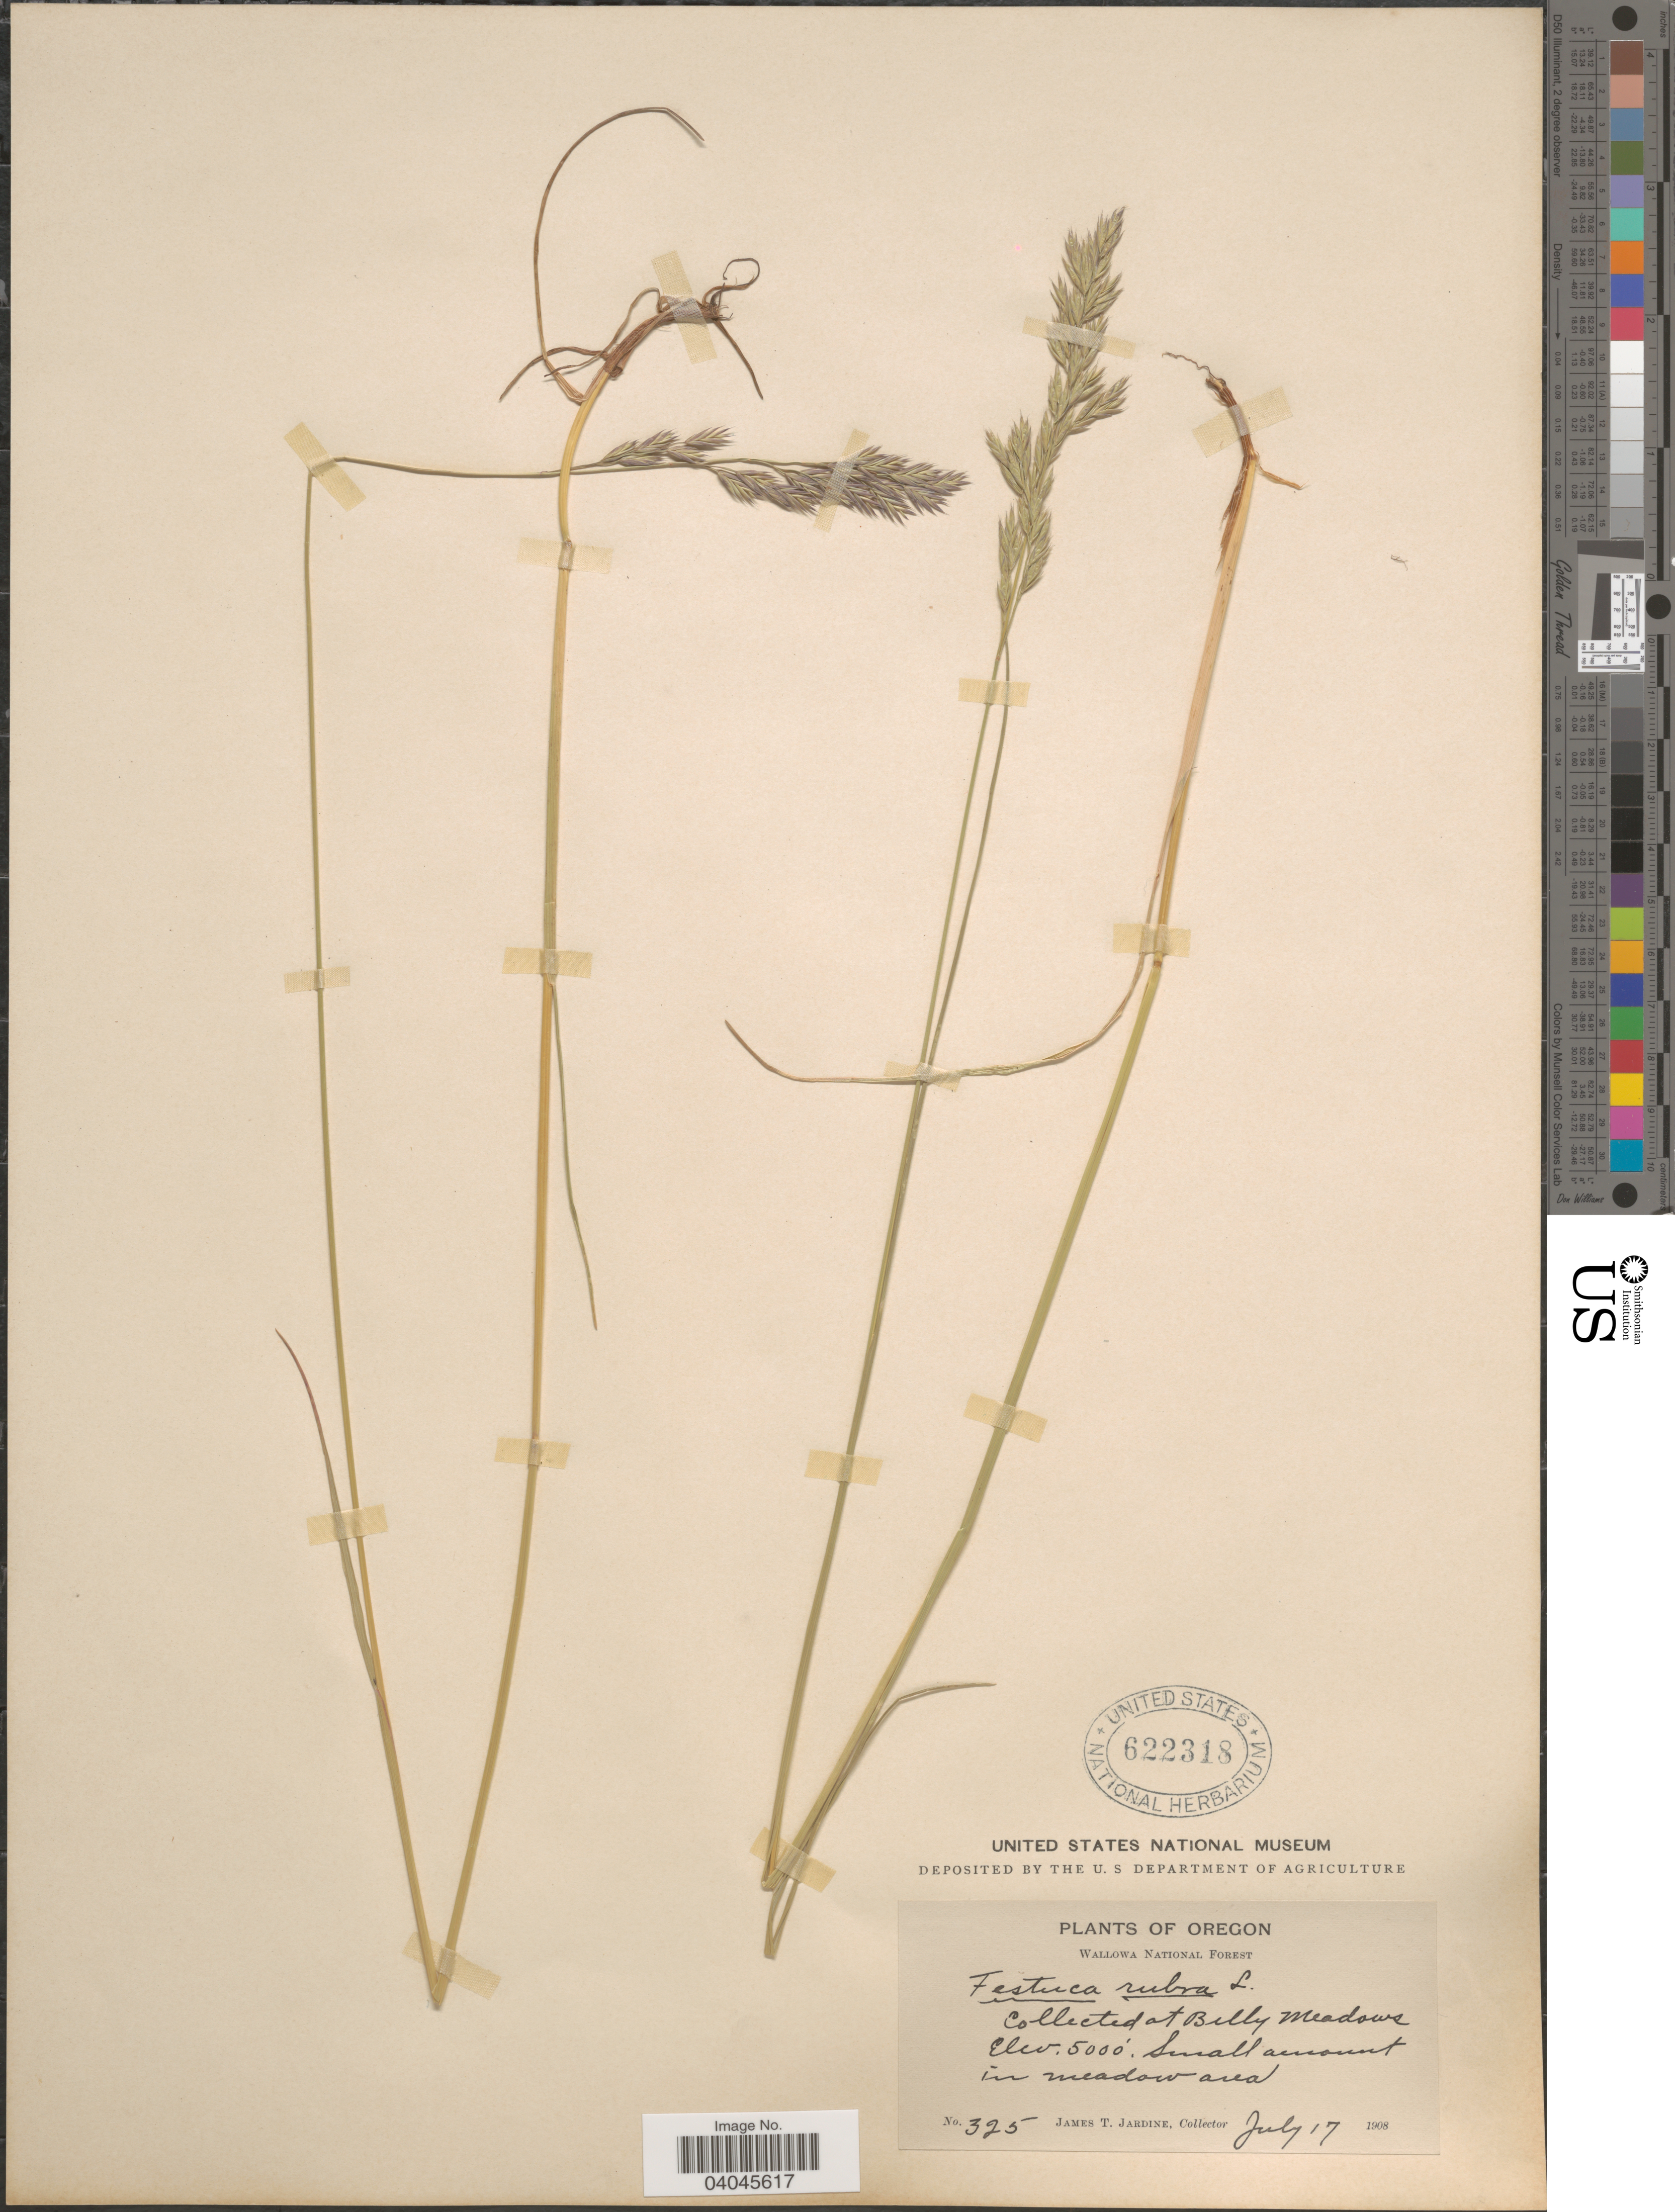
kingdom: Plantae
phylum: Tracheophyta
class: Liliopsida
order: Poales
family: Poaceae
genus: Festuca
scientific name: Festuca rubra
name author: L.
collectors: J. T. Jardine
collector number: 325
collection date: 1908-07-17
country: United States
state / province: Oregon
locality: Wallowa National Forest. At Belly Meadows.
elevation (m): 1524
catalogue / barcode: US 622318